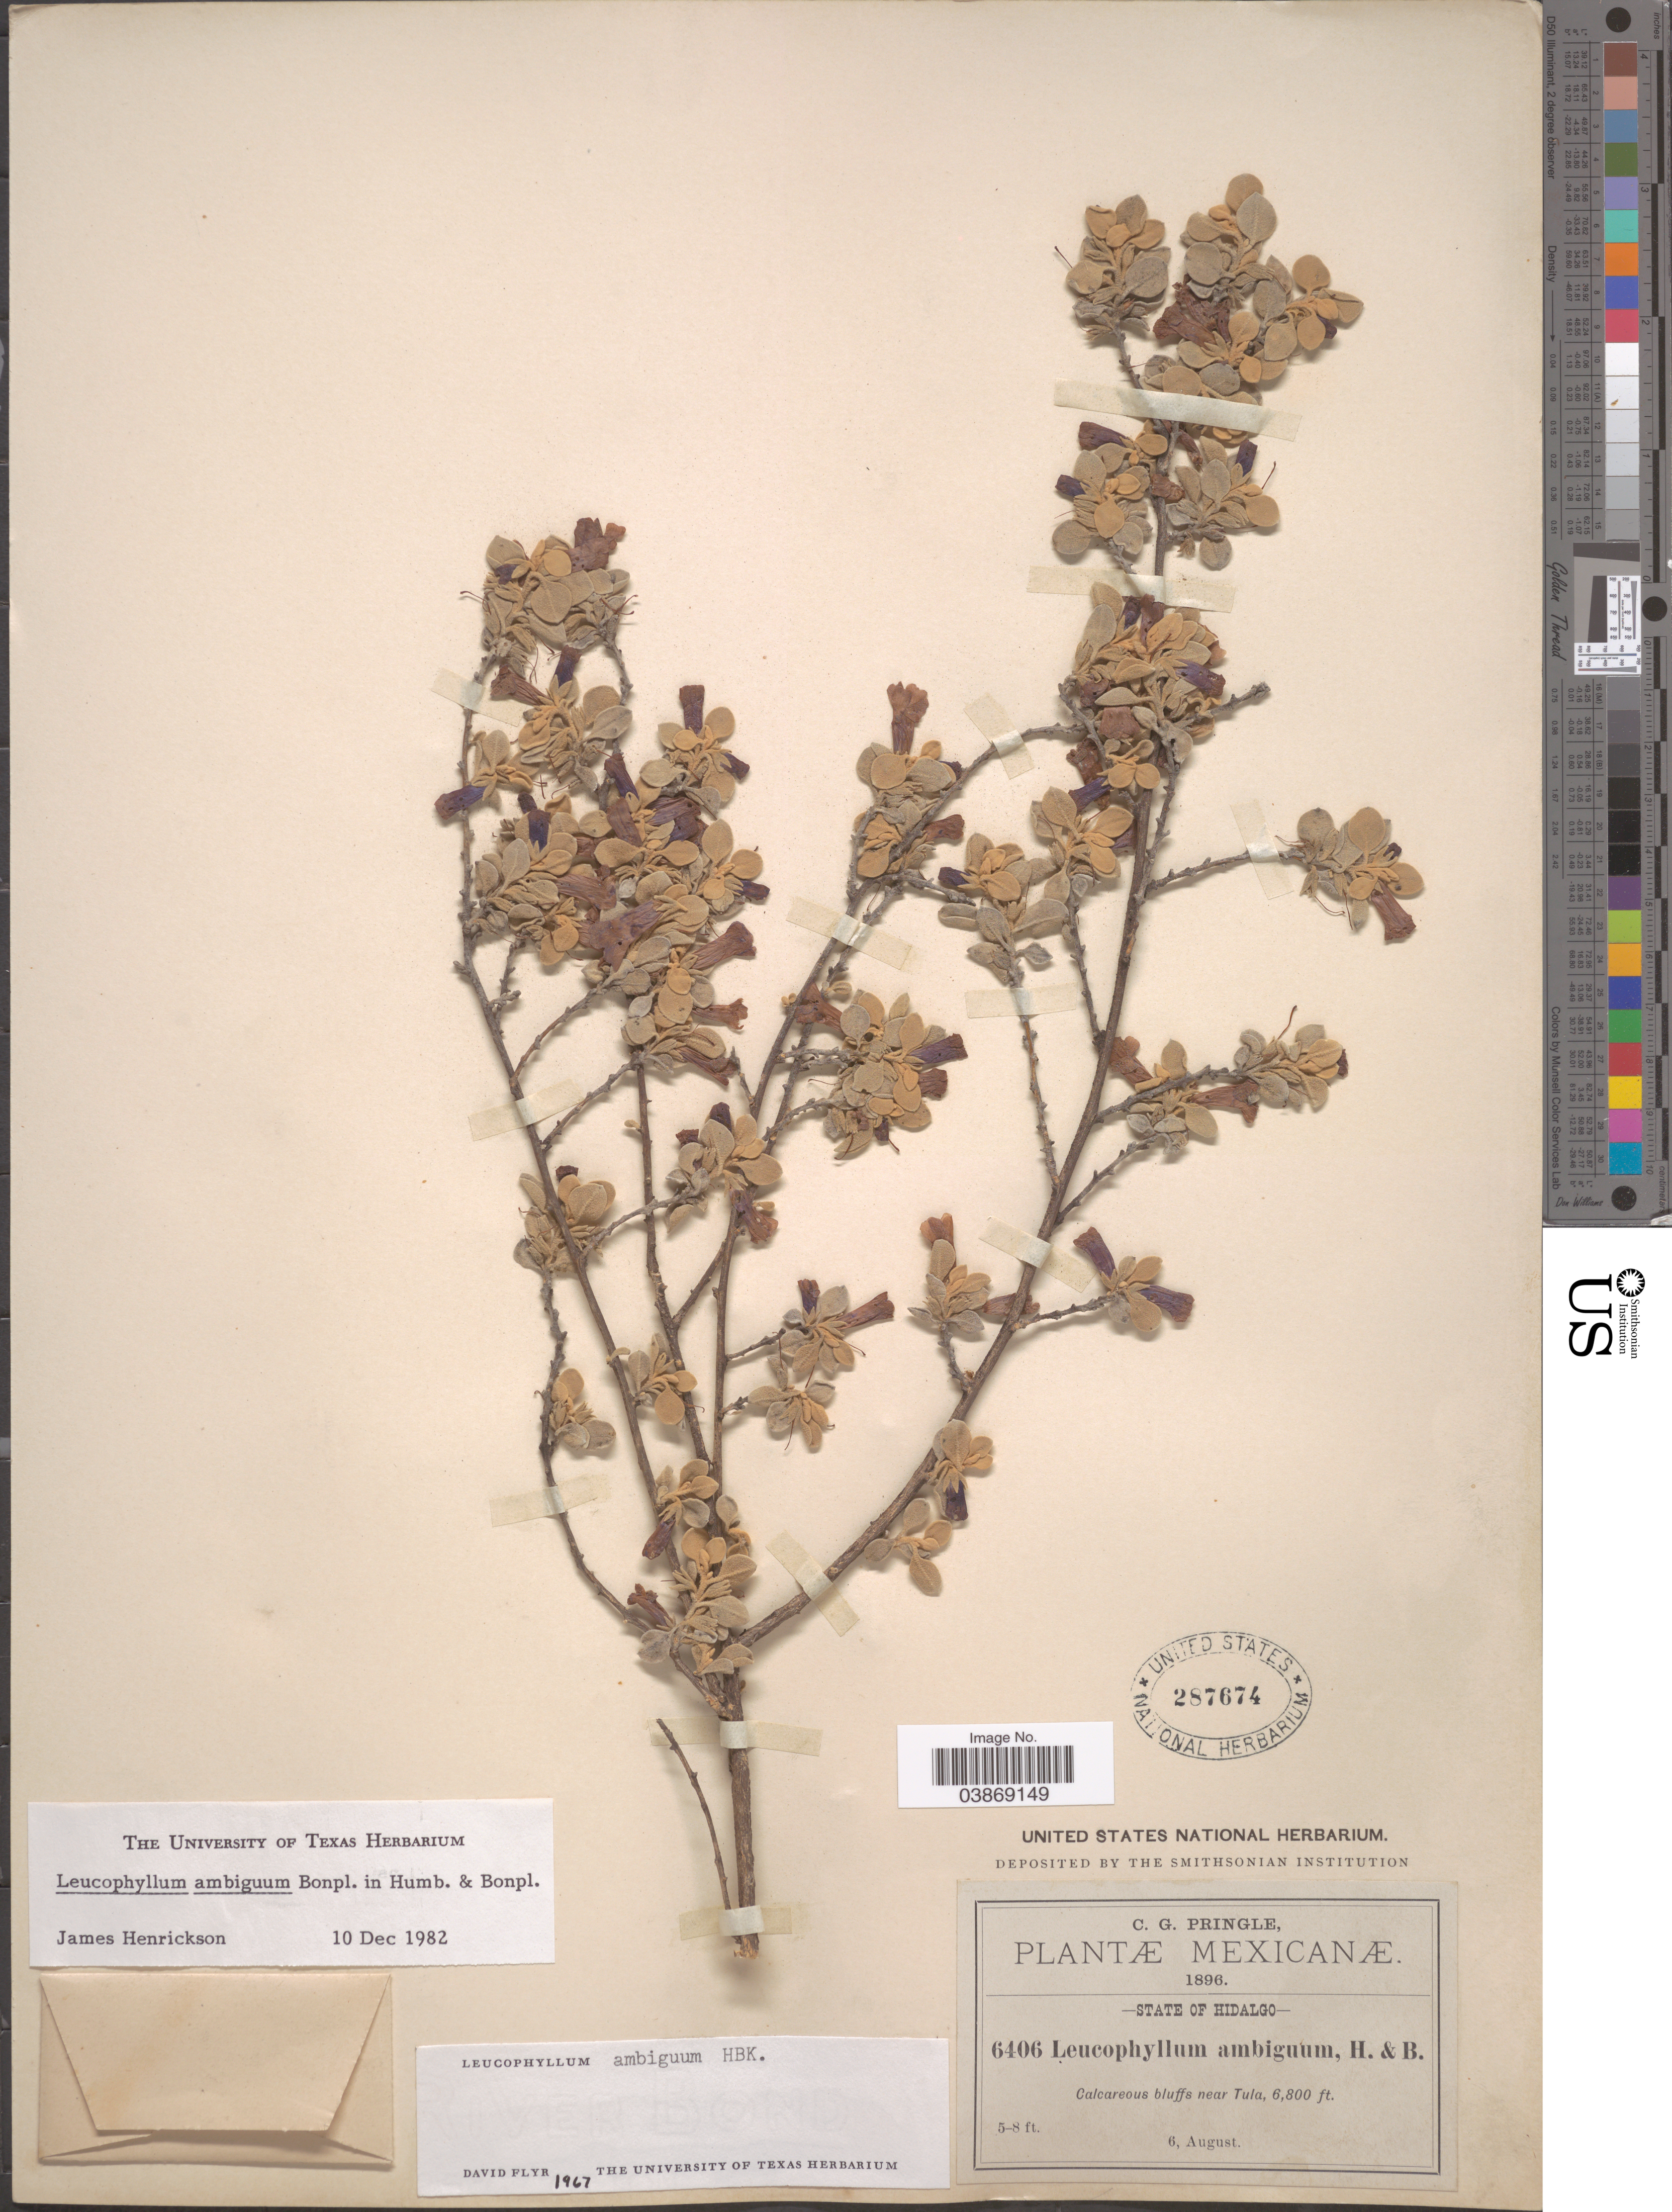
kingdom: Plantae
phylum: Tracheophyta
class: Magnoliopsida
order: Lamiales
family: Scrophulariaceae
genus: Leucophyllum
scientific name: Leucophyllum ambiguum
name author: Bonpl.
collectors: C. G. Pringle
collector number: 6406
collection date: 1896-08-06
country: Mexico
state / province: Hidalgo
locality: Calcareous bluffs near Tula.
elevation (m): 2073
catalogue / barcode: US 287674